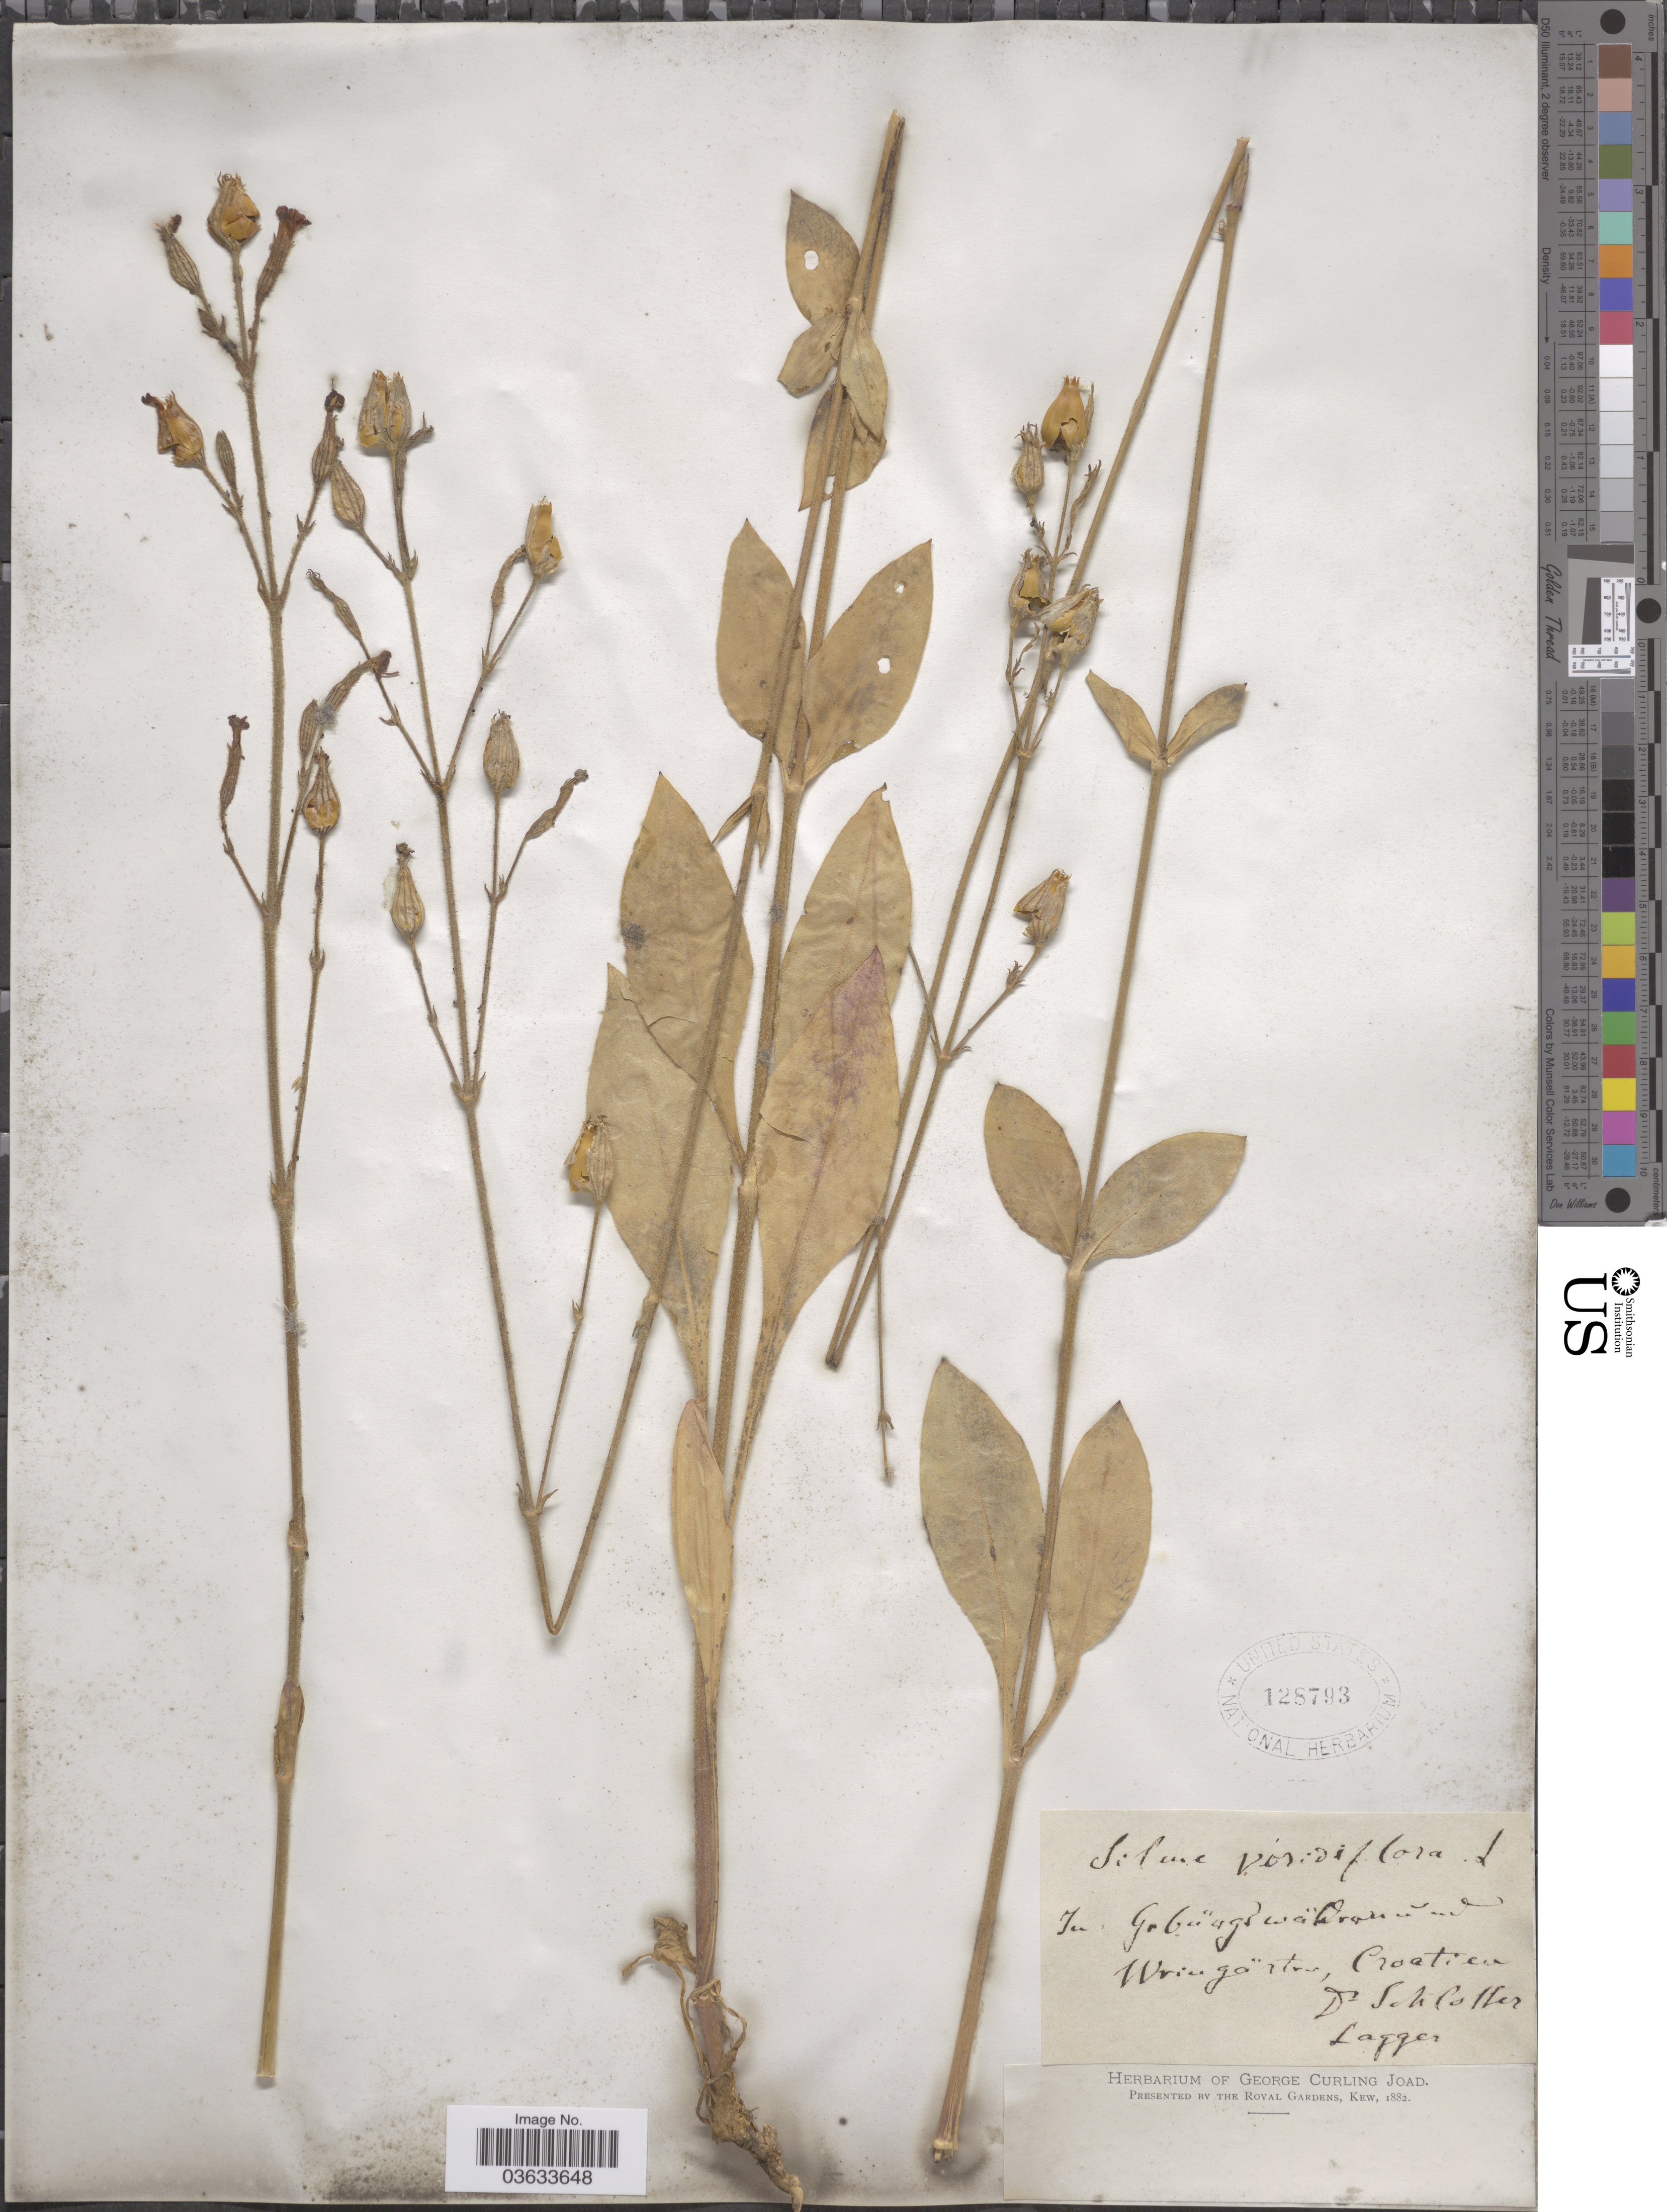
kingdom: Plantae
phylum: Tracheophyta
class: Magnoliopsida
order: Caryophyllales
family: Caryophyllaceae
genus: Silene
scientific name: Silene viridiflora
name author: L.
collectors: -. Schlosser & F. J. Lagger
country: Croatia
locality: In Gebürgswachtenlund [interpreted] Wriugarten [interpreted], Croatica.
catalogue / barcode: US 128793